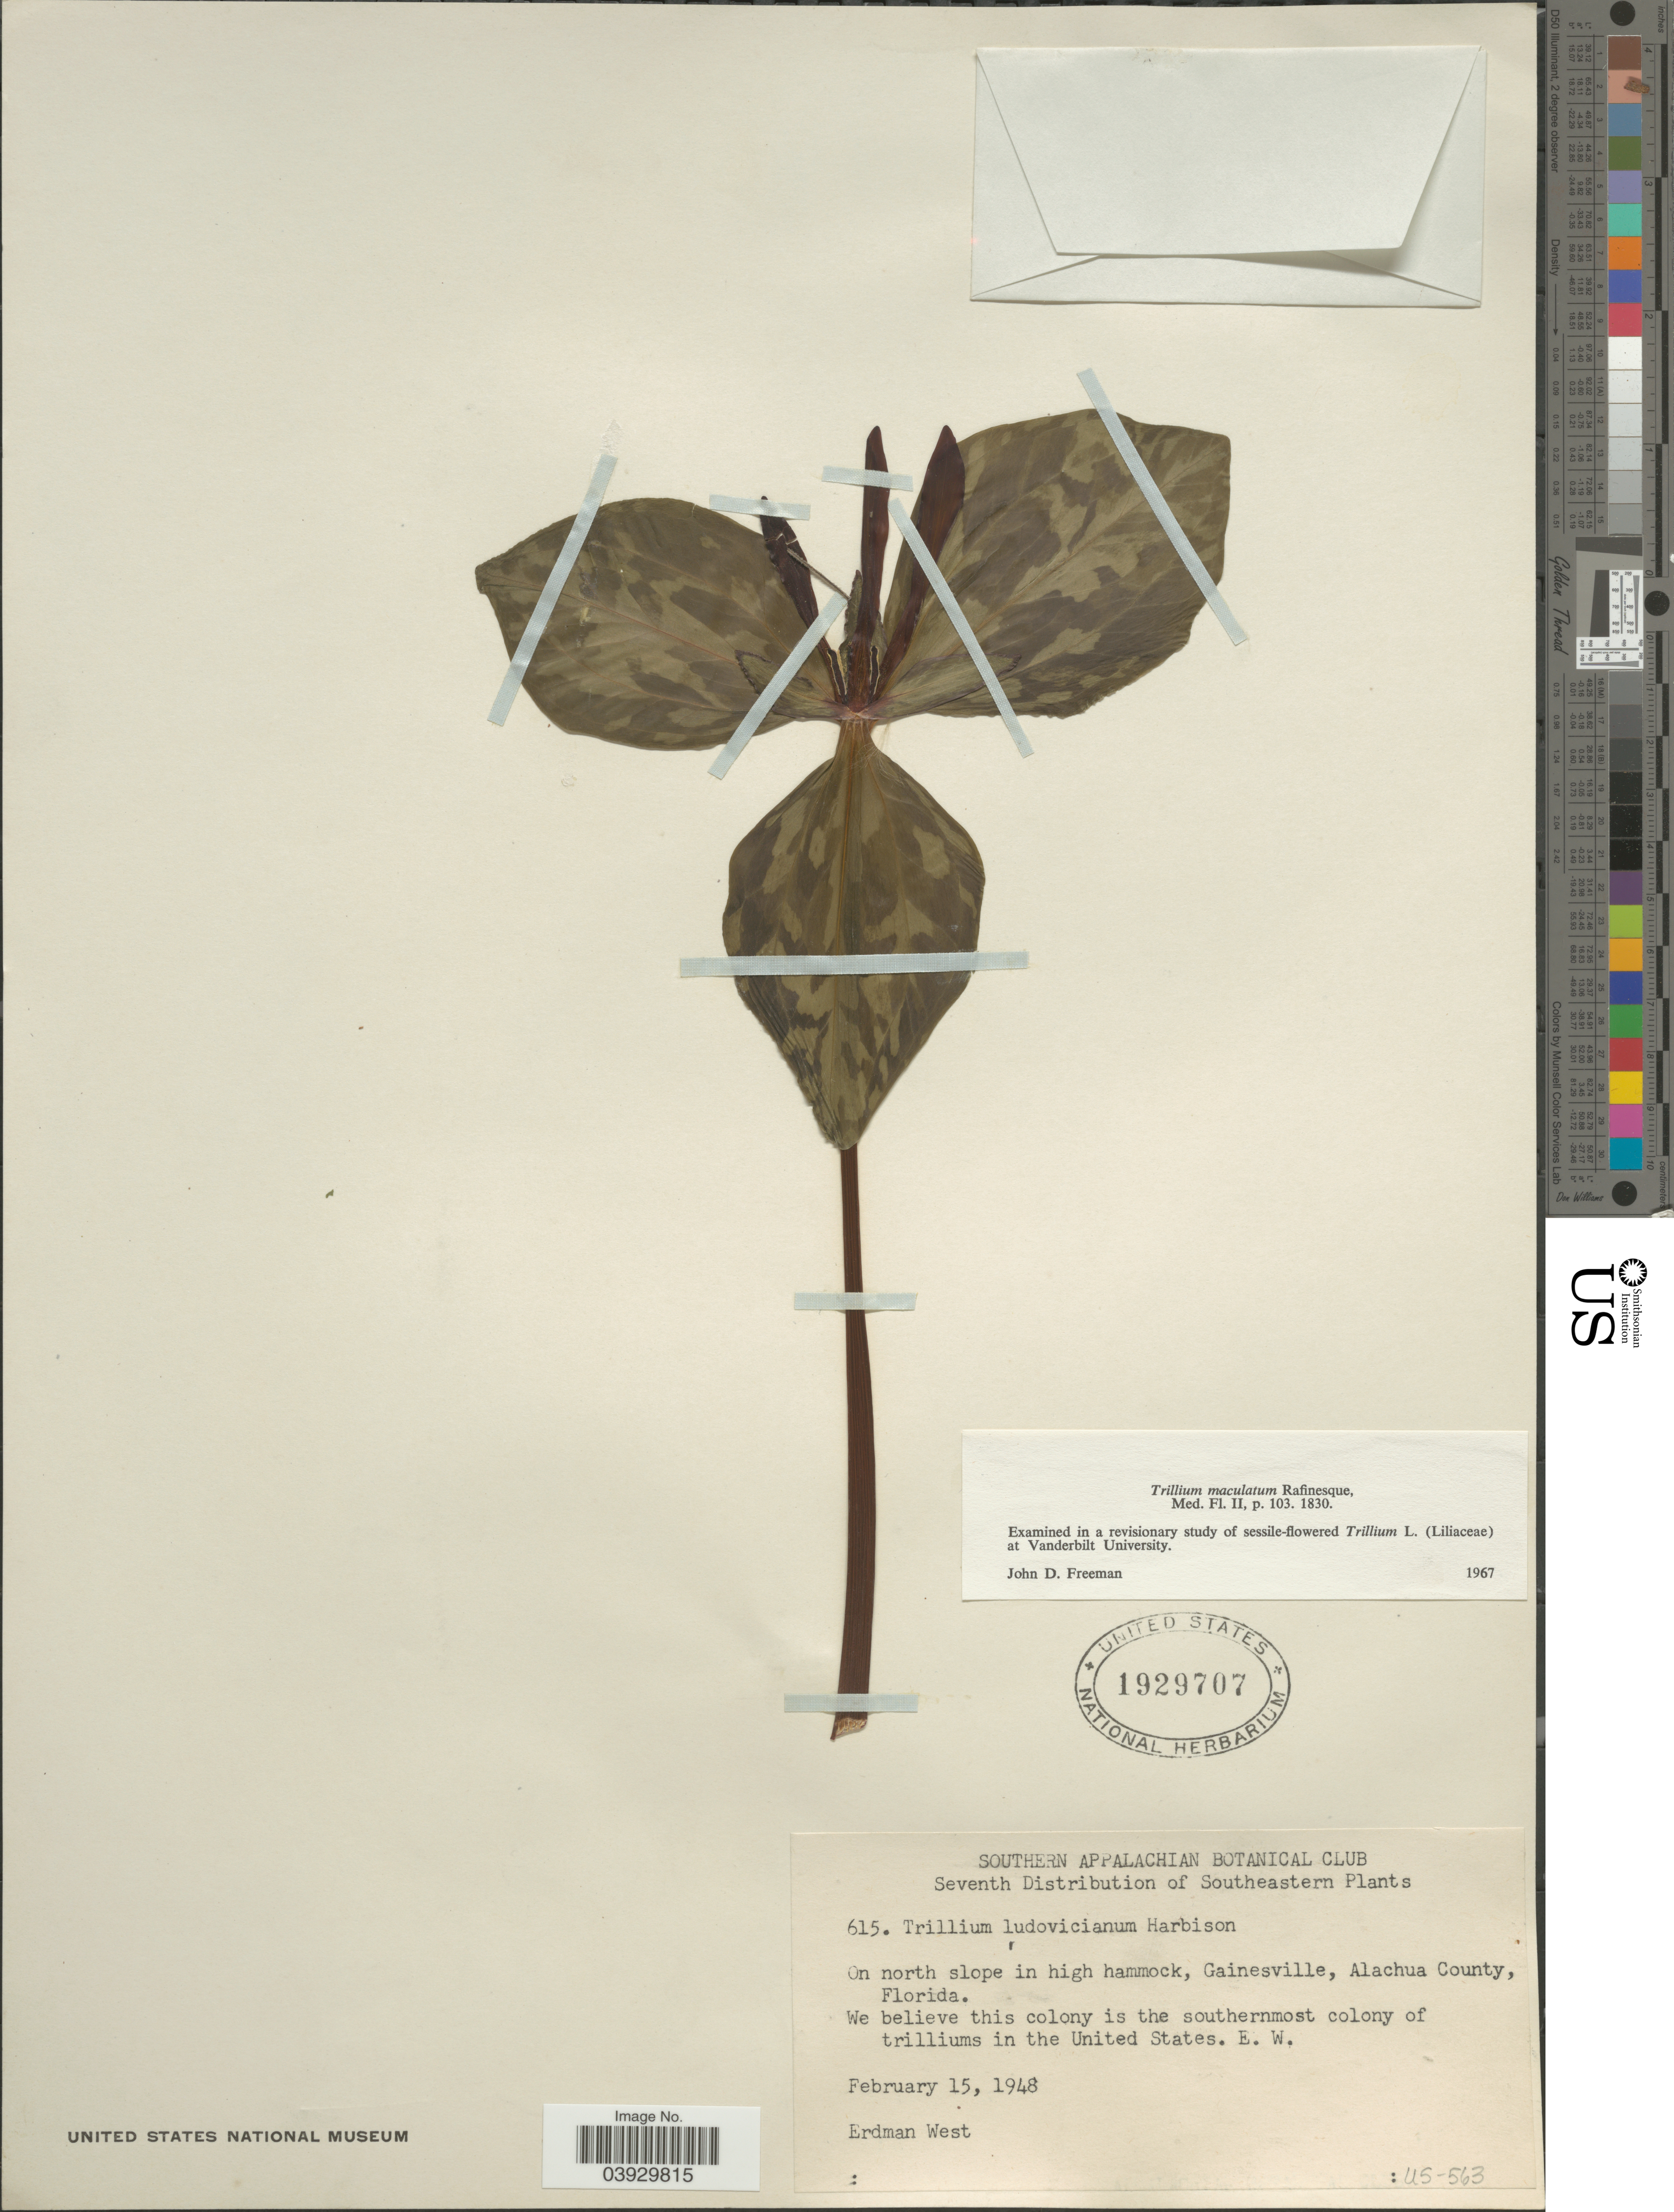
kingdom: Plantae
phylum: Tracheophyta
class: Liliopsida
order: Liliales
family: Melanthiaceae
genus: Trillium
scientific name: Trillium maculatum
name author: Raf.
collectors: E. West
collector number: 615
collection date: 1948-02-15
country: United States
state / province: Florida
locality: Southeastern. On north slope in high hammock, Gainesville, Alachua County.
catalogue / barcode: US 1929707